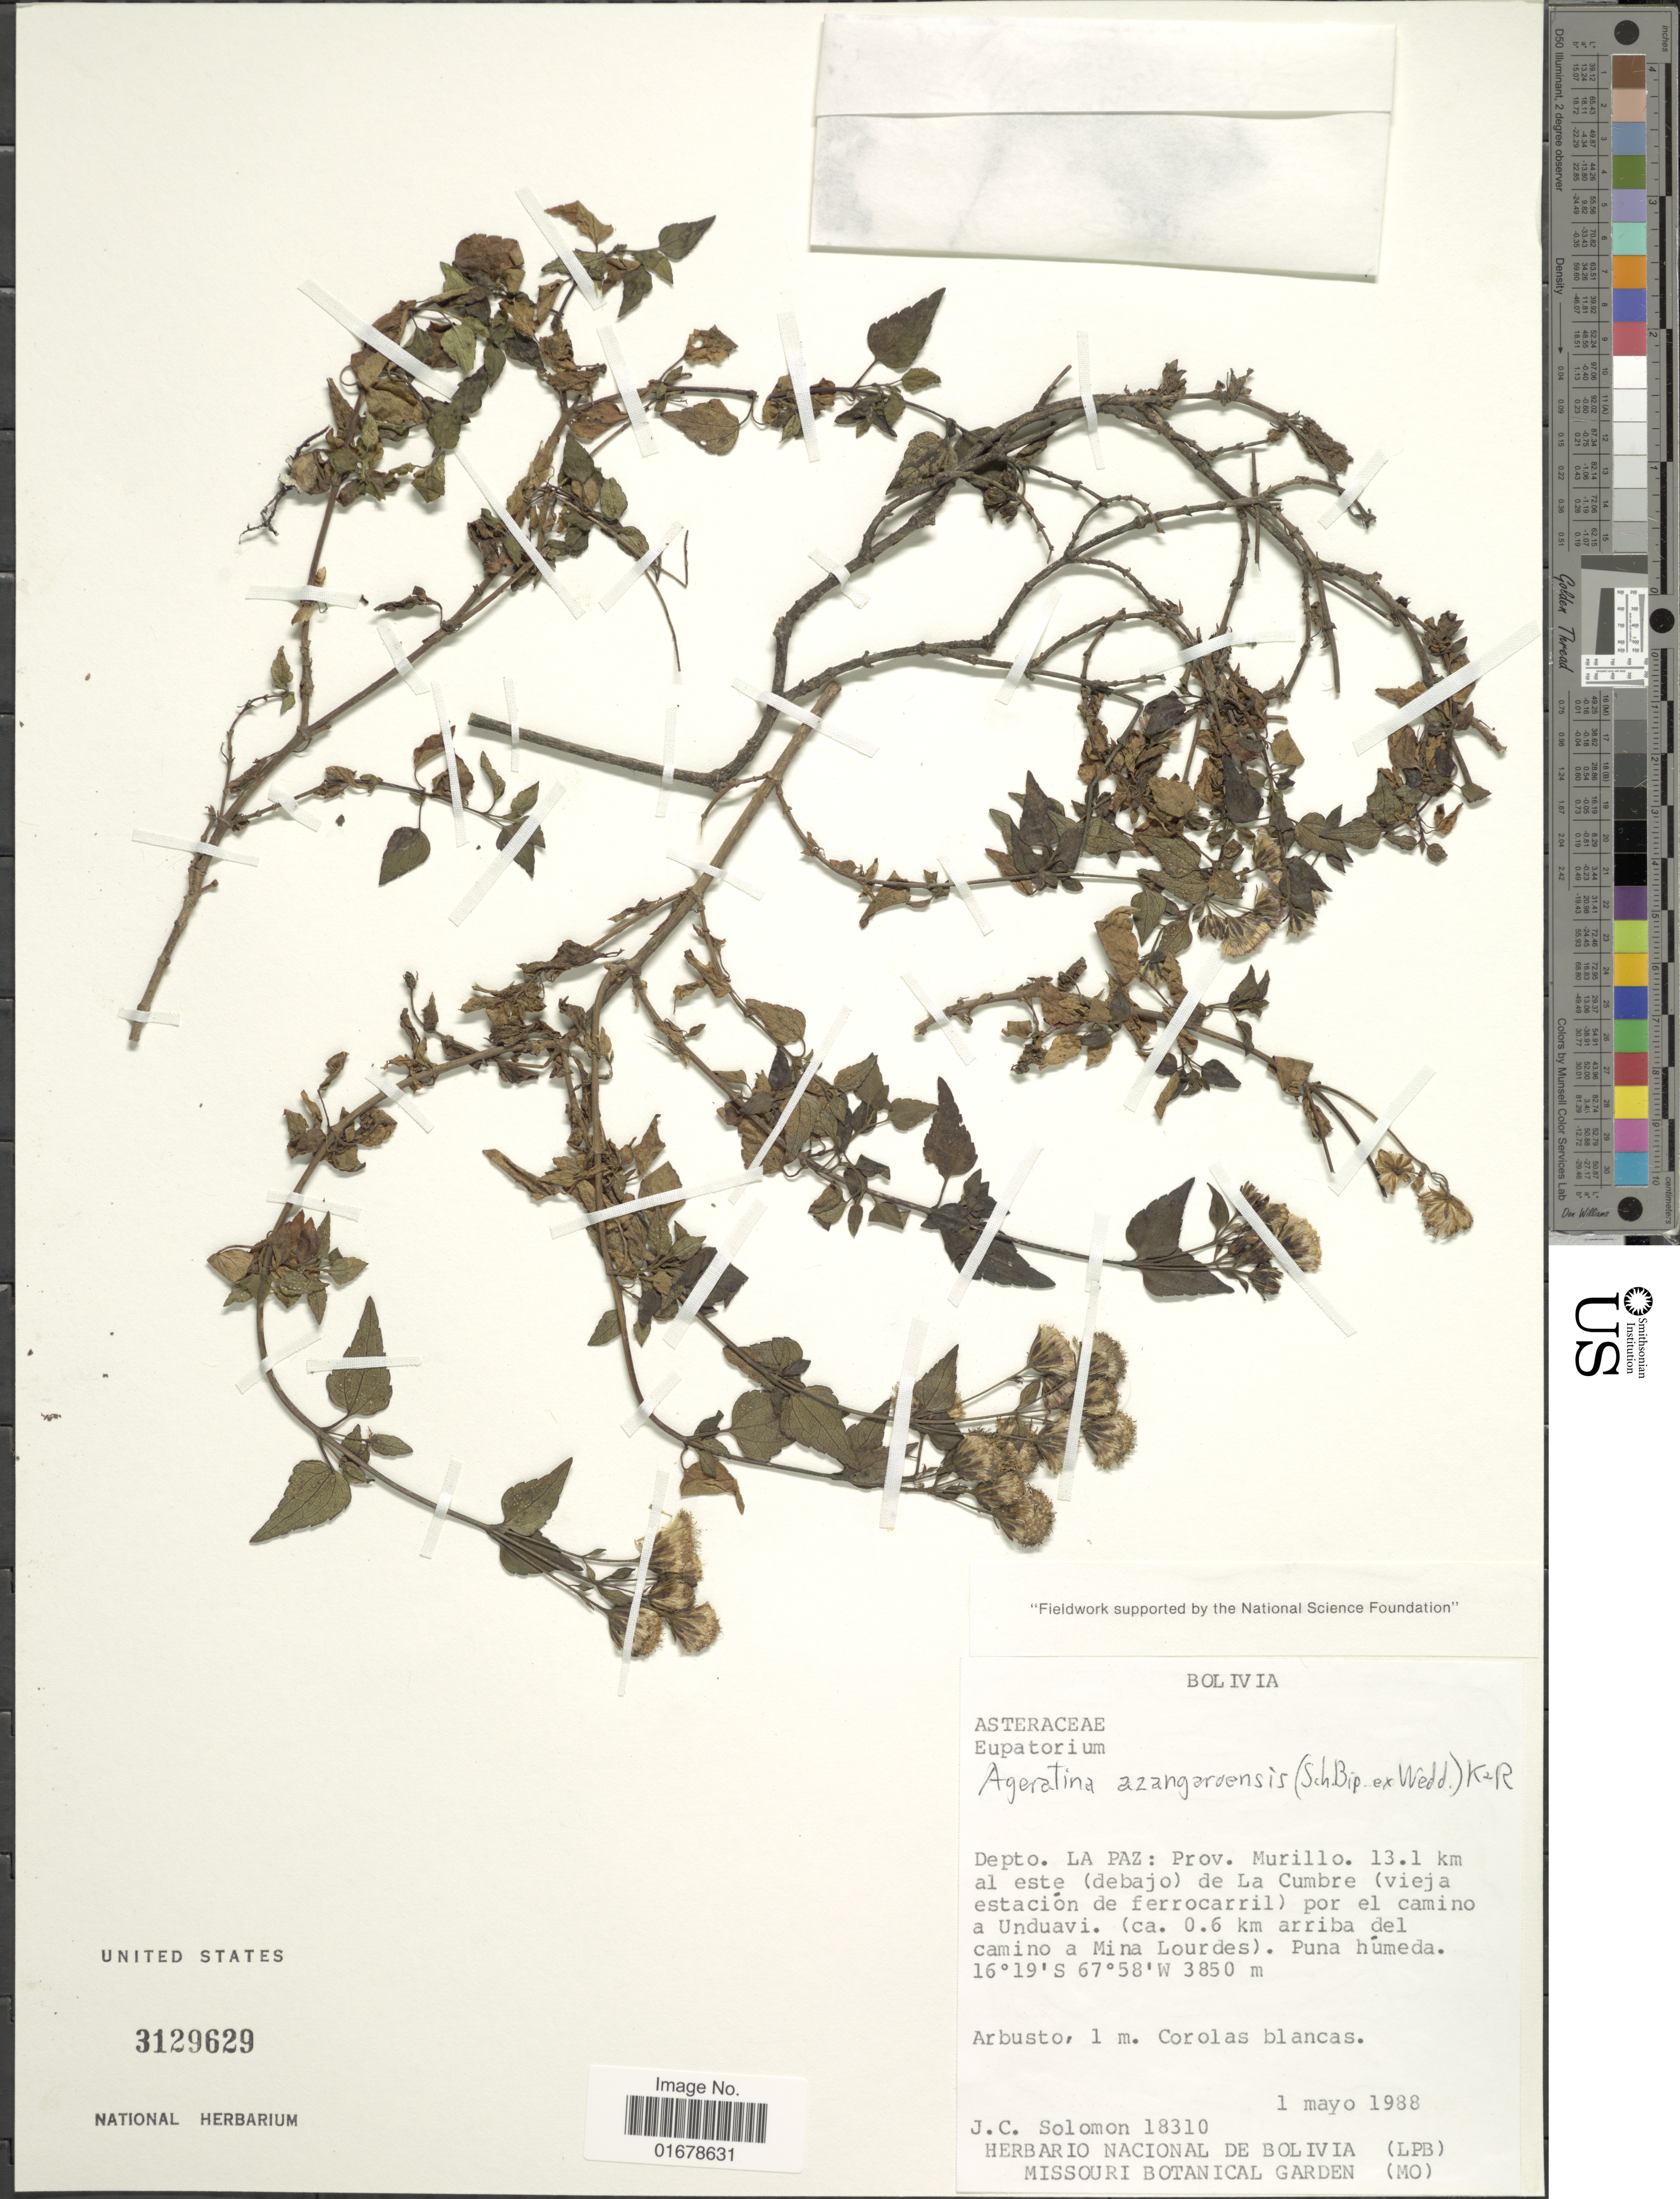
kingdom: Plantae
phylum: Tracheophyta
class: Magnoliopsida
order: Asterales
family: Asteraceae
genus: Ageratina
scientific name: Ageratina azangaroensis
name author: (Sch. Bip. ex Wedd.) R.M. King & H. Rob.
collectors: J. C. Solomon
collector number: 18310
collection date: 1988-05-01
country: Bolivia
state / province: La Paz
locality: Depto, La Paz: Prov. Murillo, 13.1 km al este (debajo) de La Cumbre (vieja estacion de ferrocarril) por el camino a Unduavi (0.6 km arriba del camino a Mina Lourdes)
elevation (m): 3850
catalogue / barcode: US 3119629